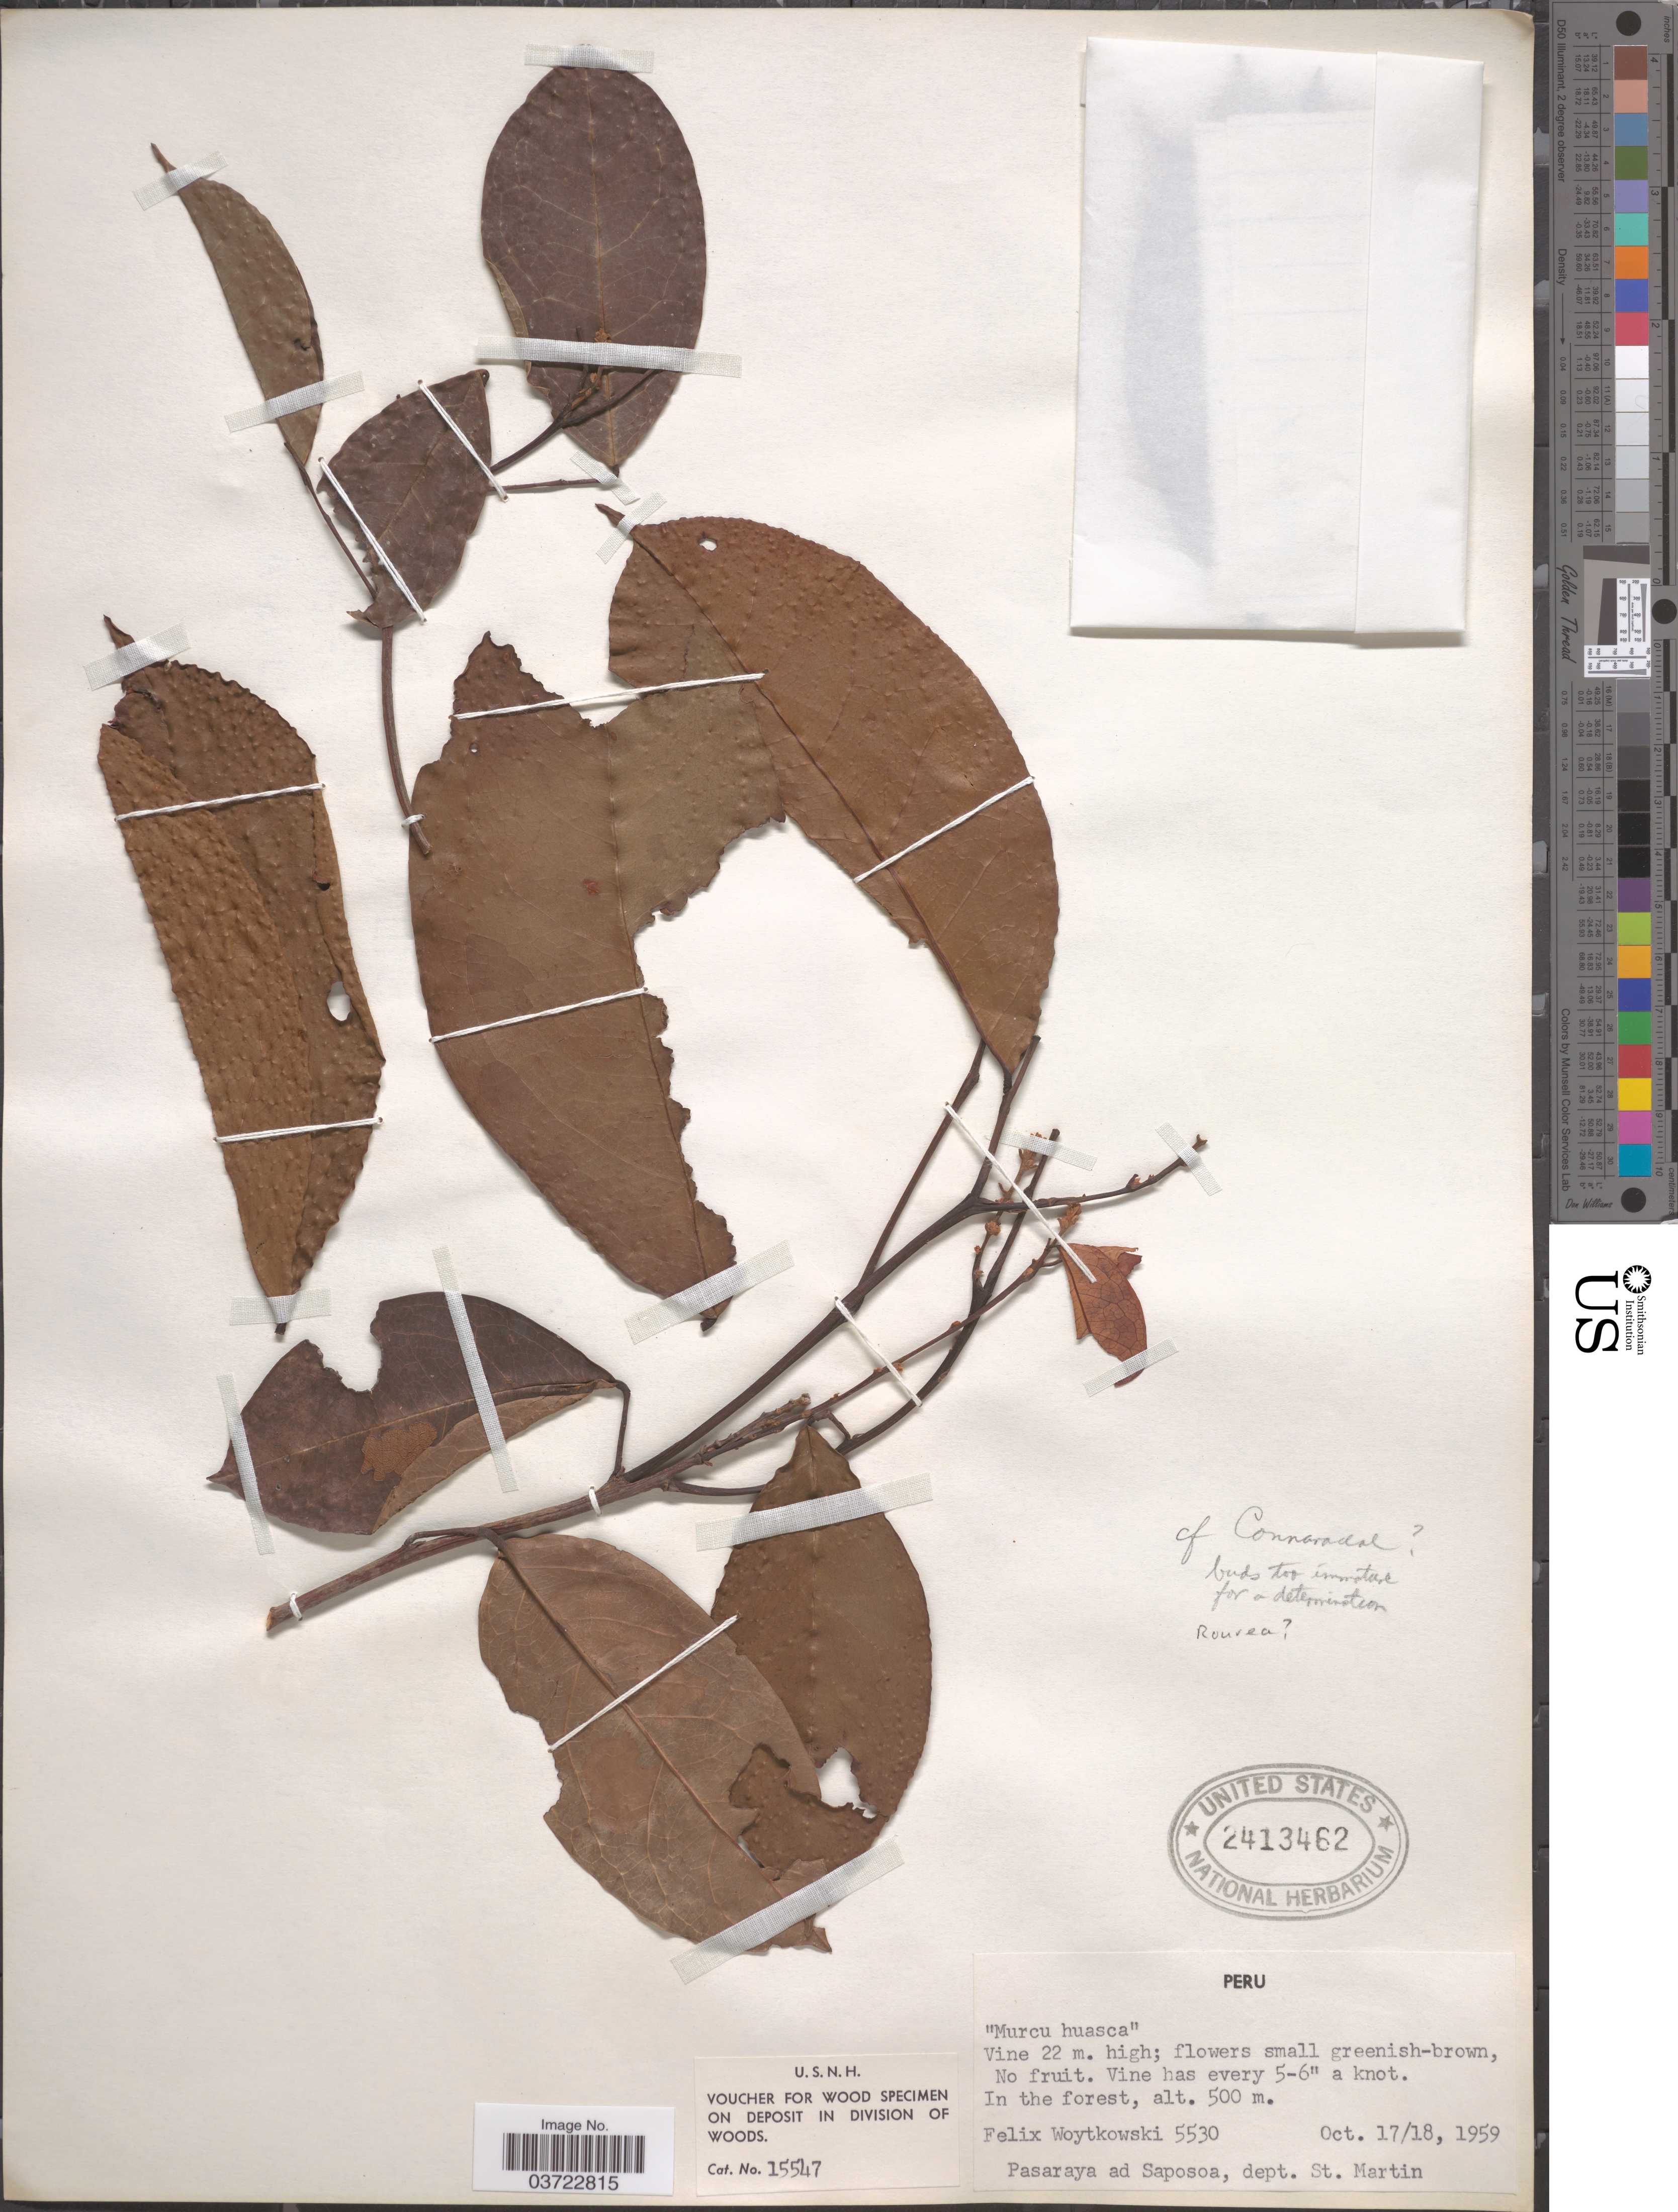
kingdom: Plantae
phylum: Tracheophyta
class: Magnoliopsida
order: Oxalidales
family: Connaraceae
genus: Rourea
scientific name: Rourea sp.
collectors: F. Woytkowski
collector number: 5530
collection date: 1959-10-17/1959-10-18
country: Peru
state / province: San Martín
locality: Pasaraya ad Saposoa, dept. St. Martin.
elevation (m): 500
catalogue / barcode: US 2413462